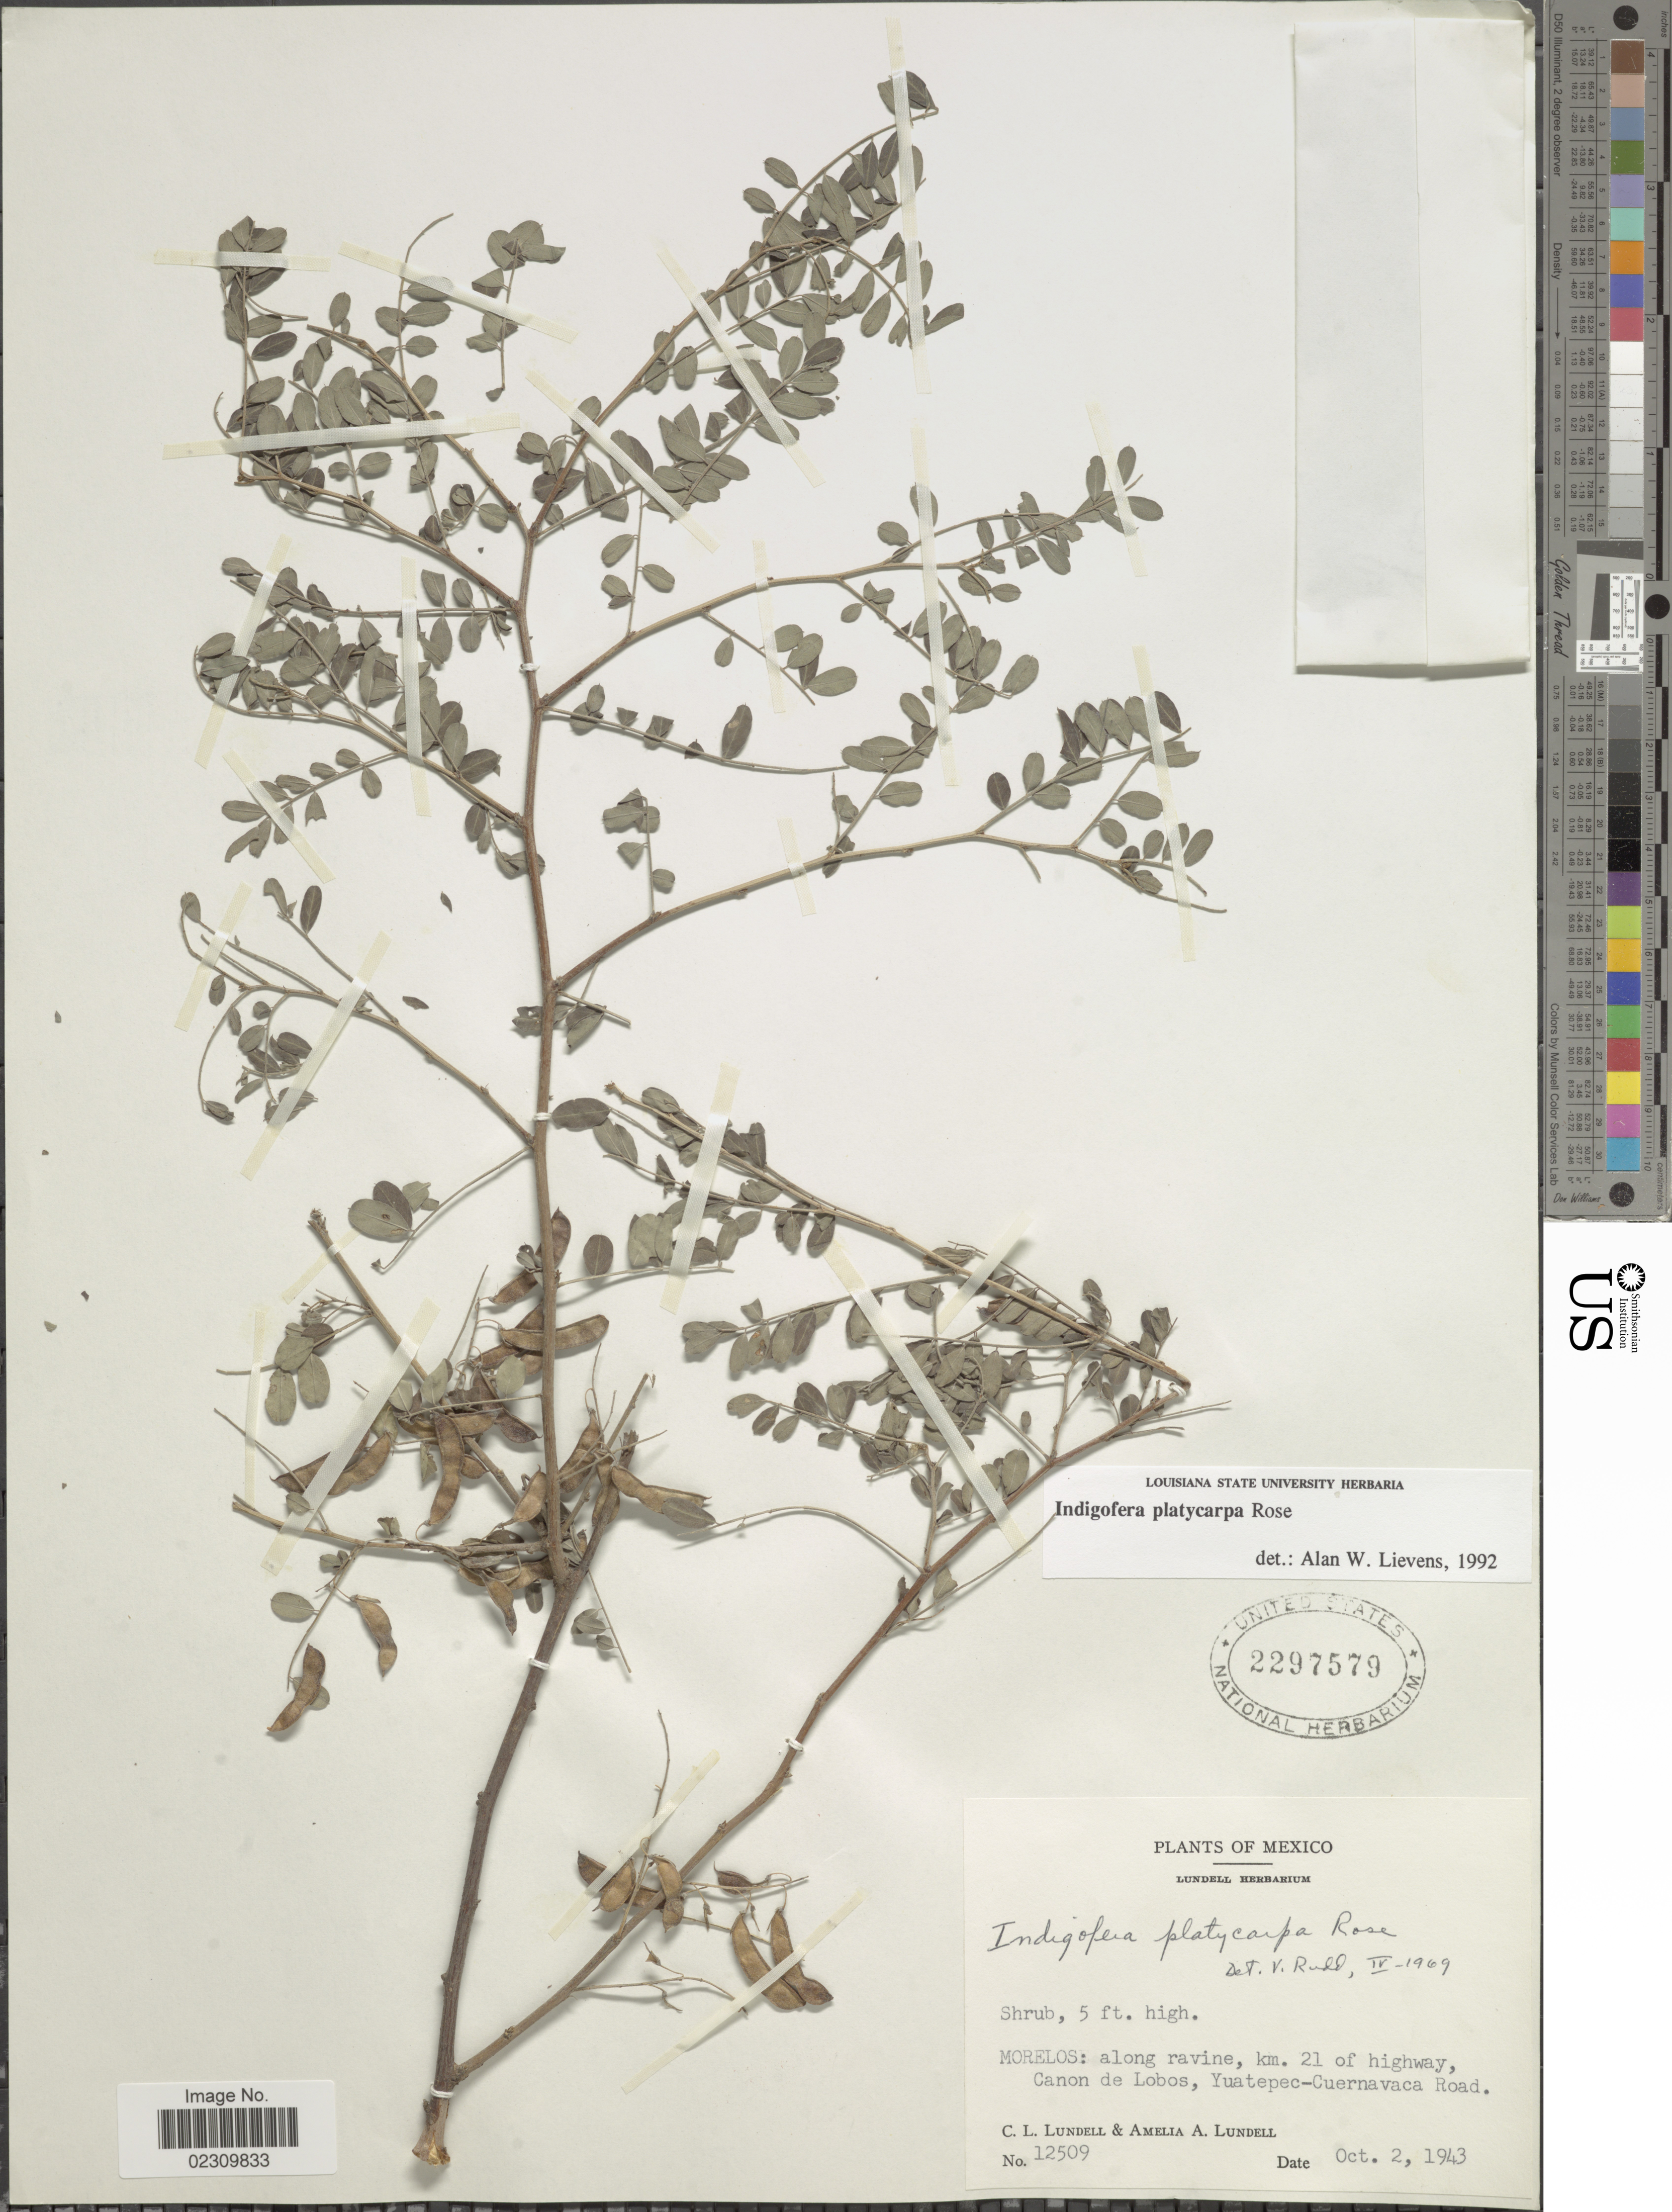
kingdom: Plantae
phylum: Tracheophyta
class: Magnoliopsida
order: Fabales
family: Fabaceae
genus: Indigofera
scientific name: Indigofera platycarpa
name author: Rose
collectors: C. L. Lundell & A. A. Lundell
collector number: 12509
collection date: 1943-10-02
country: Mexico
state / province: Morelos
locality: Along ravine, km. 21 of highway, Canon de Lobos, Yuatepec-Cuernavca Road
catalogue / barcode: US 2297579